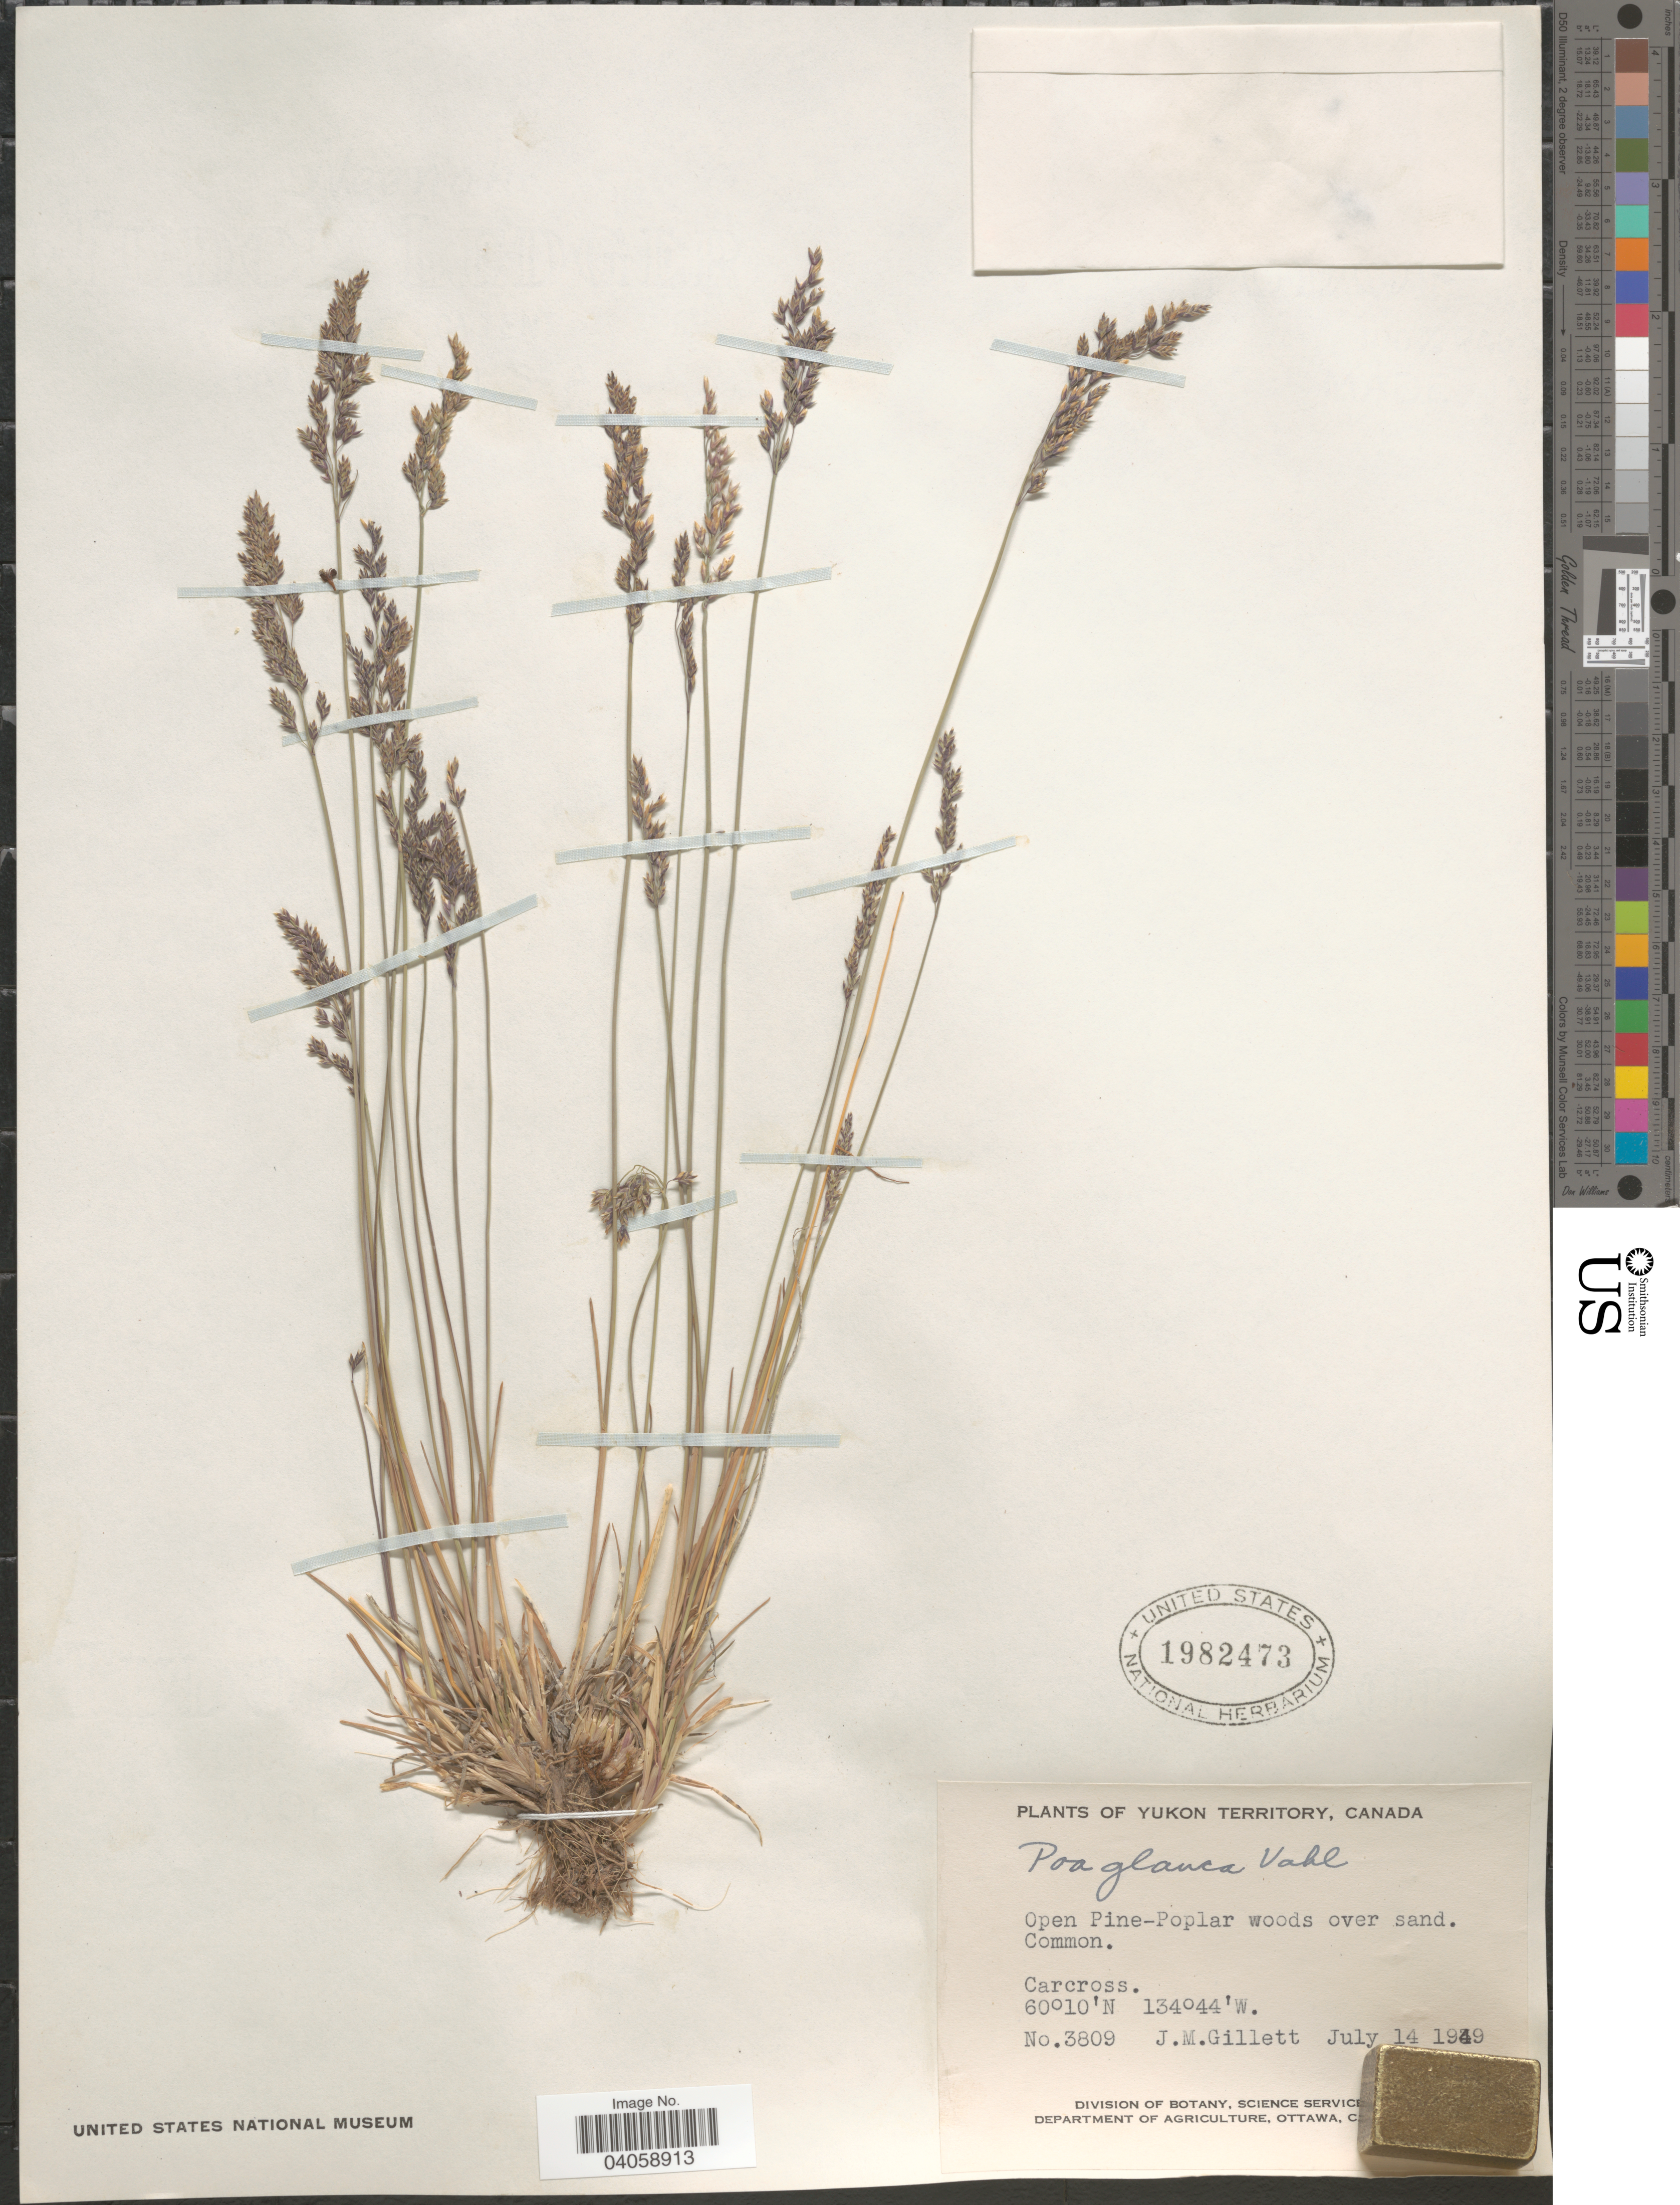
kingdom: Plantae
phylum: Tracheophyta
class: Liliopsida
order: Poales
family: Poaceae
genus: Poa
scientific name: Poa glauca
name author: Vahl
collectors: J. M. Gillett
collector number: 3809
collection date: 1949-07-14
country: Canada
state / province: Yukon Territory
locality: Carcross.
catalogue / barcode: US 1982473